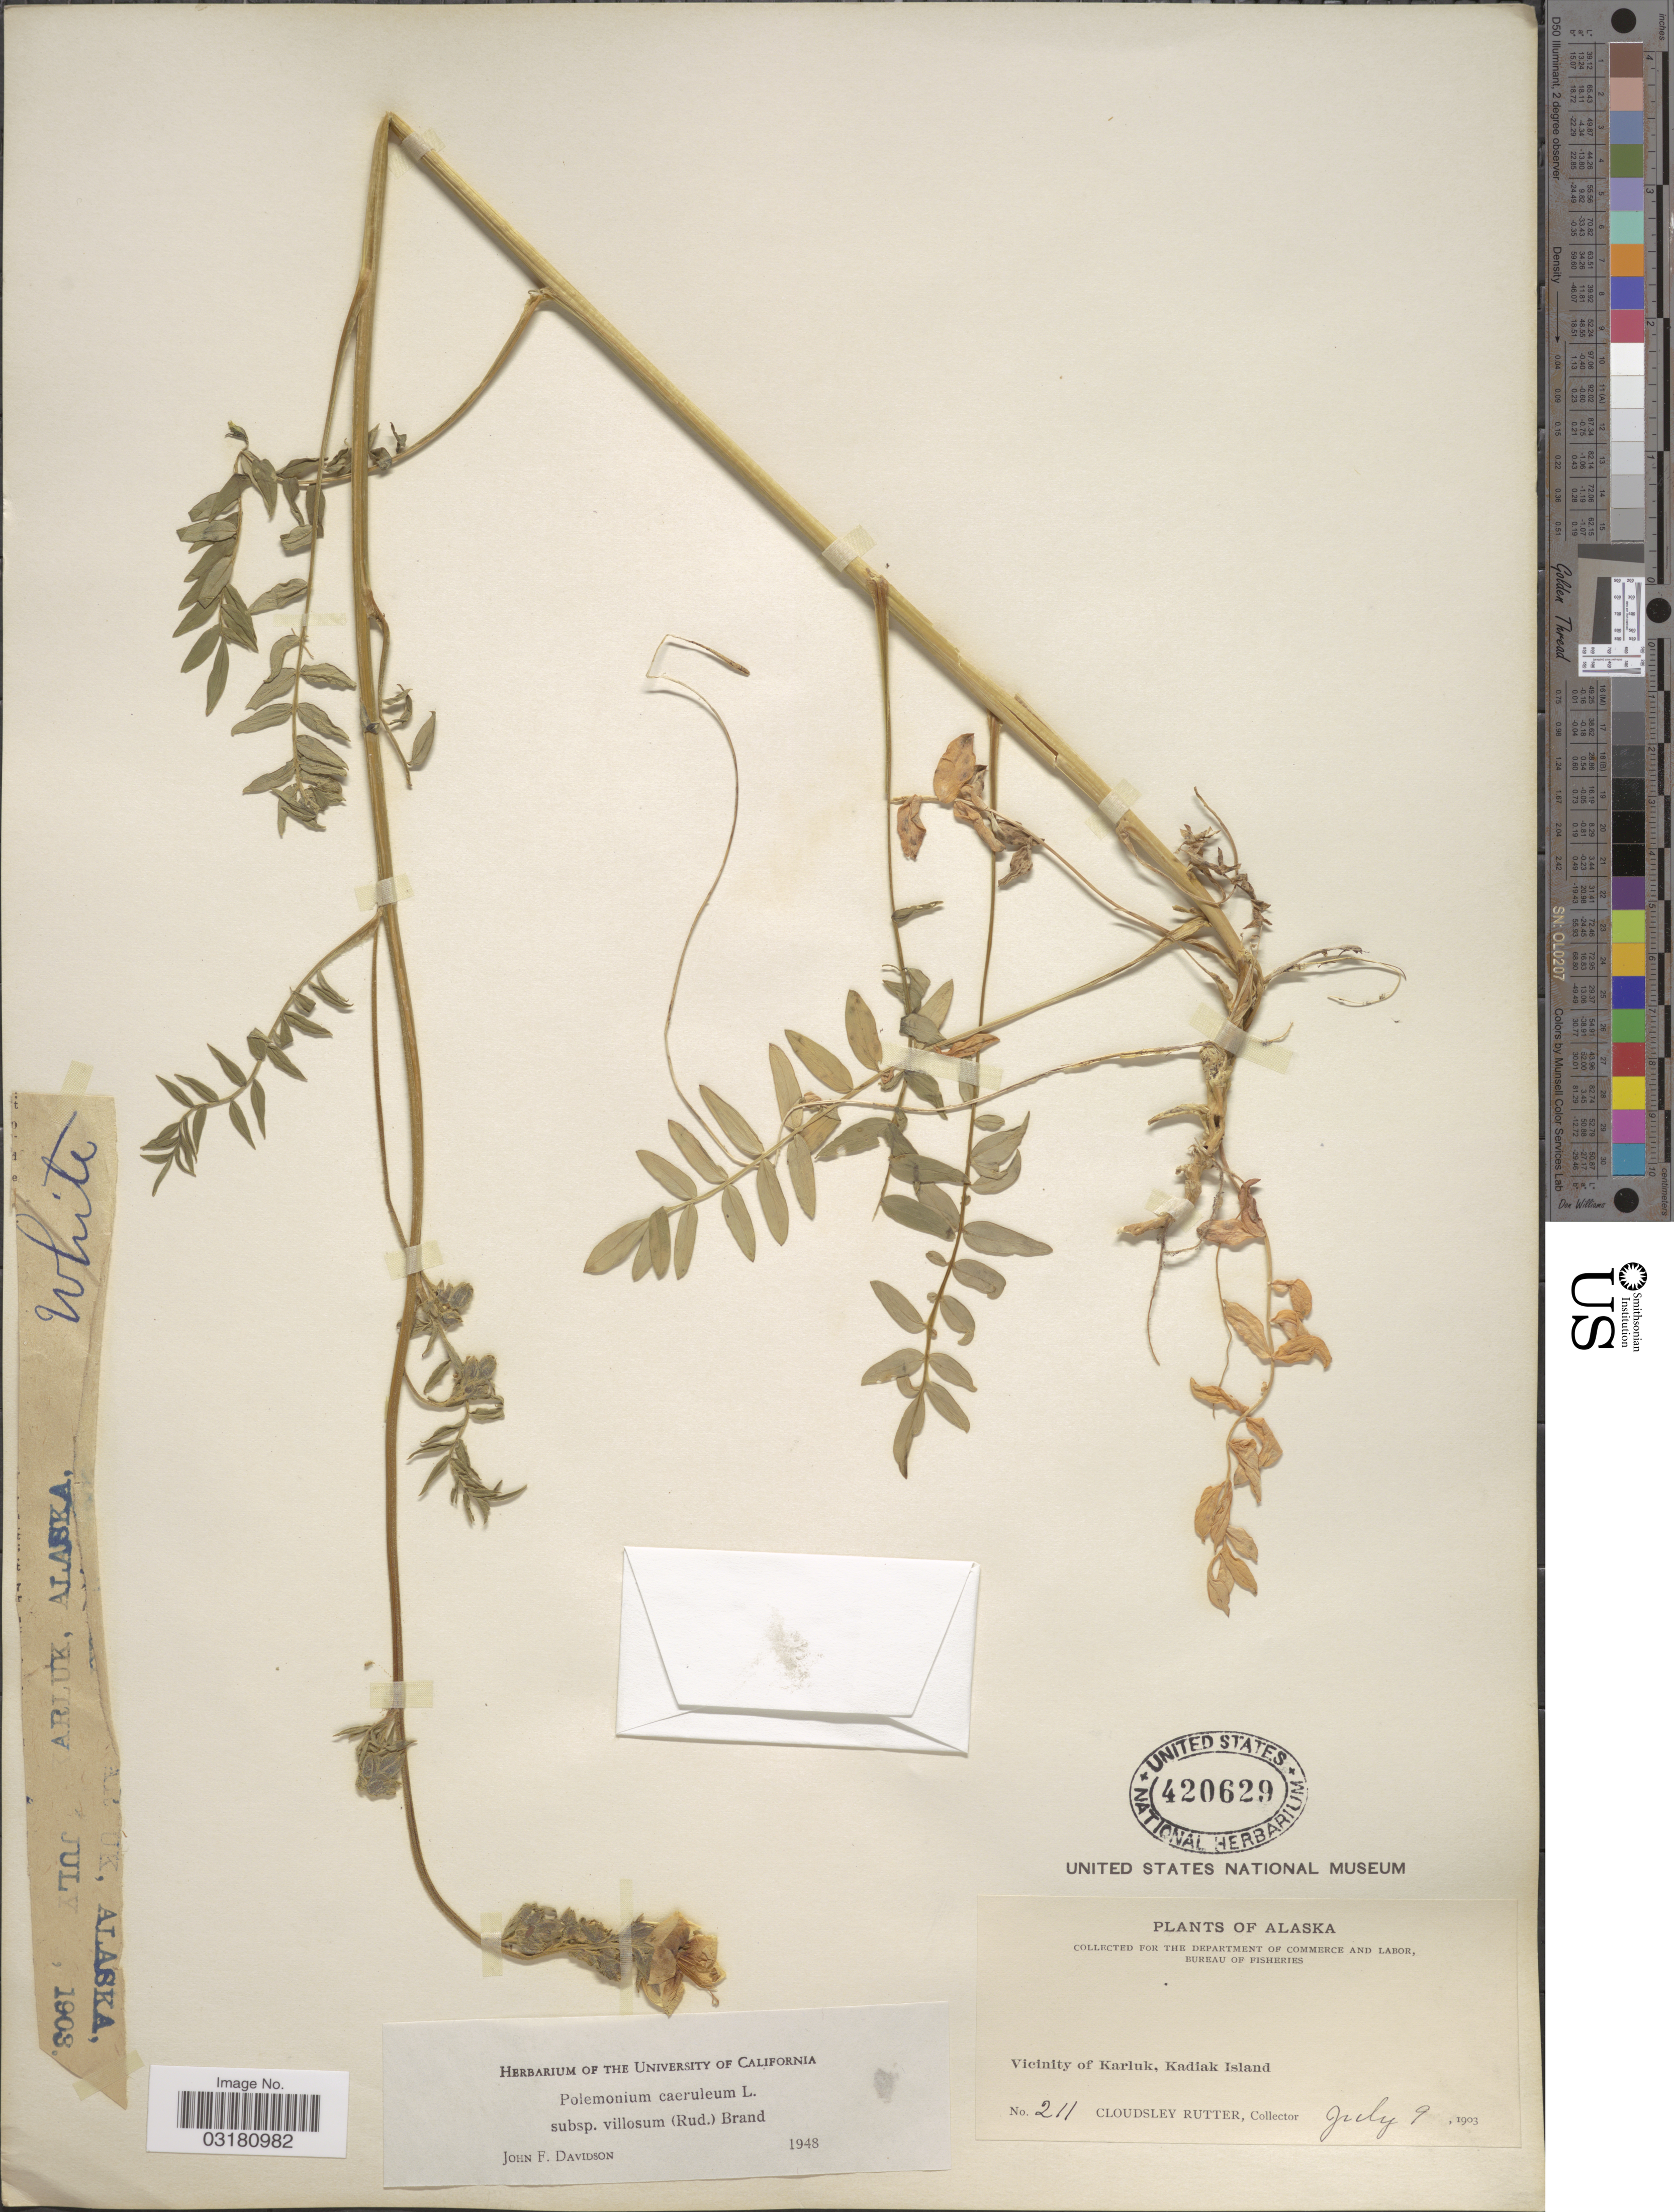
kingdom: Plantae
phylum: Tracheophyta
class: Magnoliopsida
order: Ericales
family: Polemoniaceae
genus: Polemonium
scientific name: Polemonium caeruleum var. villosum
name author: (Rudolph ex Georgi) Brand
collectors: C. Rutter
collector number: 211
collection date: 1903-07-09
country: United States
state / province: Alaska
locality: Vicinity of Karluk, Kadiak Island.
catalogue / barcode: US 420629